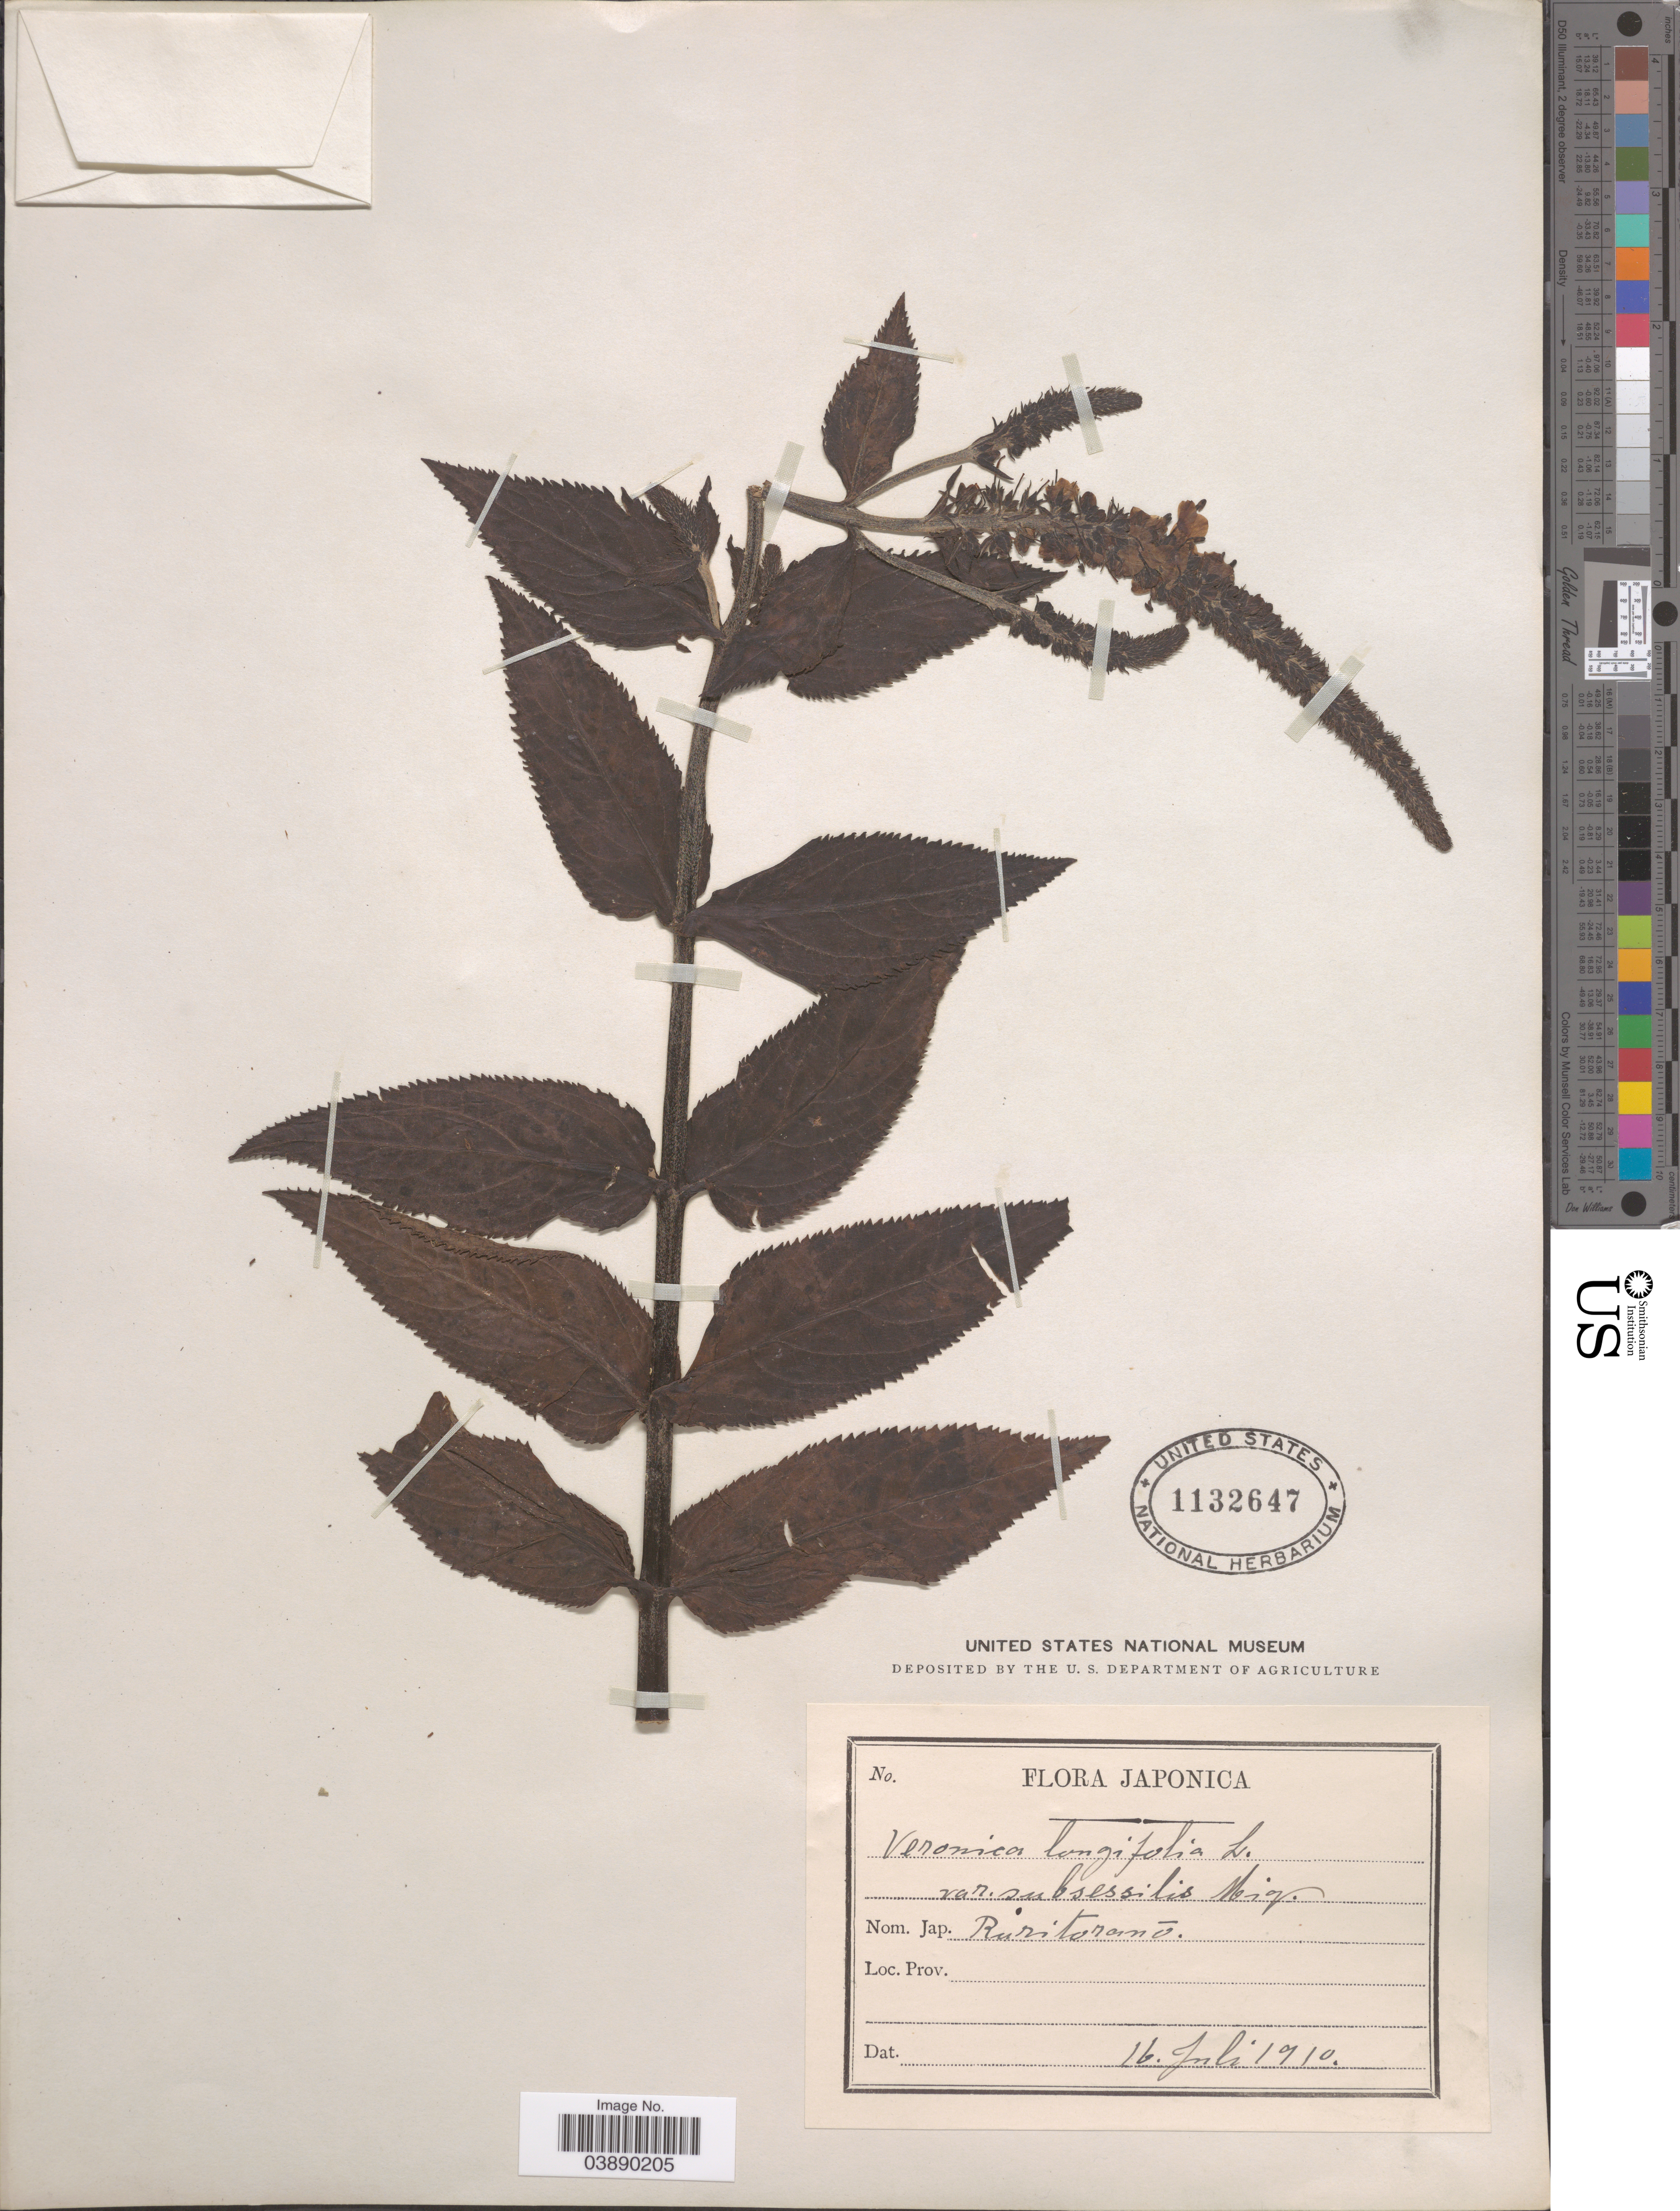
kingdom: Plantae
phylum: Tracheophyta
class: Magnoliopsida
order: Lamiales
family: Plantaginaceae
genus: Veronica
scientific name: Veronica longifolia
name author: L.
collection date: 1910-07-16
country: Japan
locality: Japonica.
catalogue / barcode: US 1132647